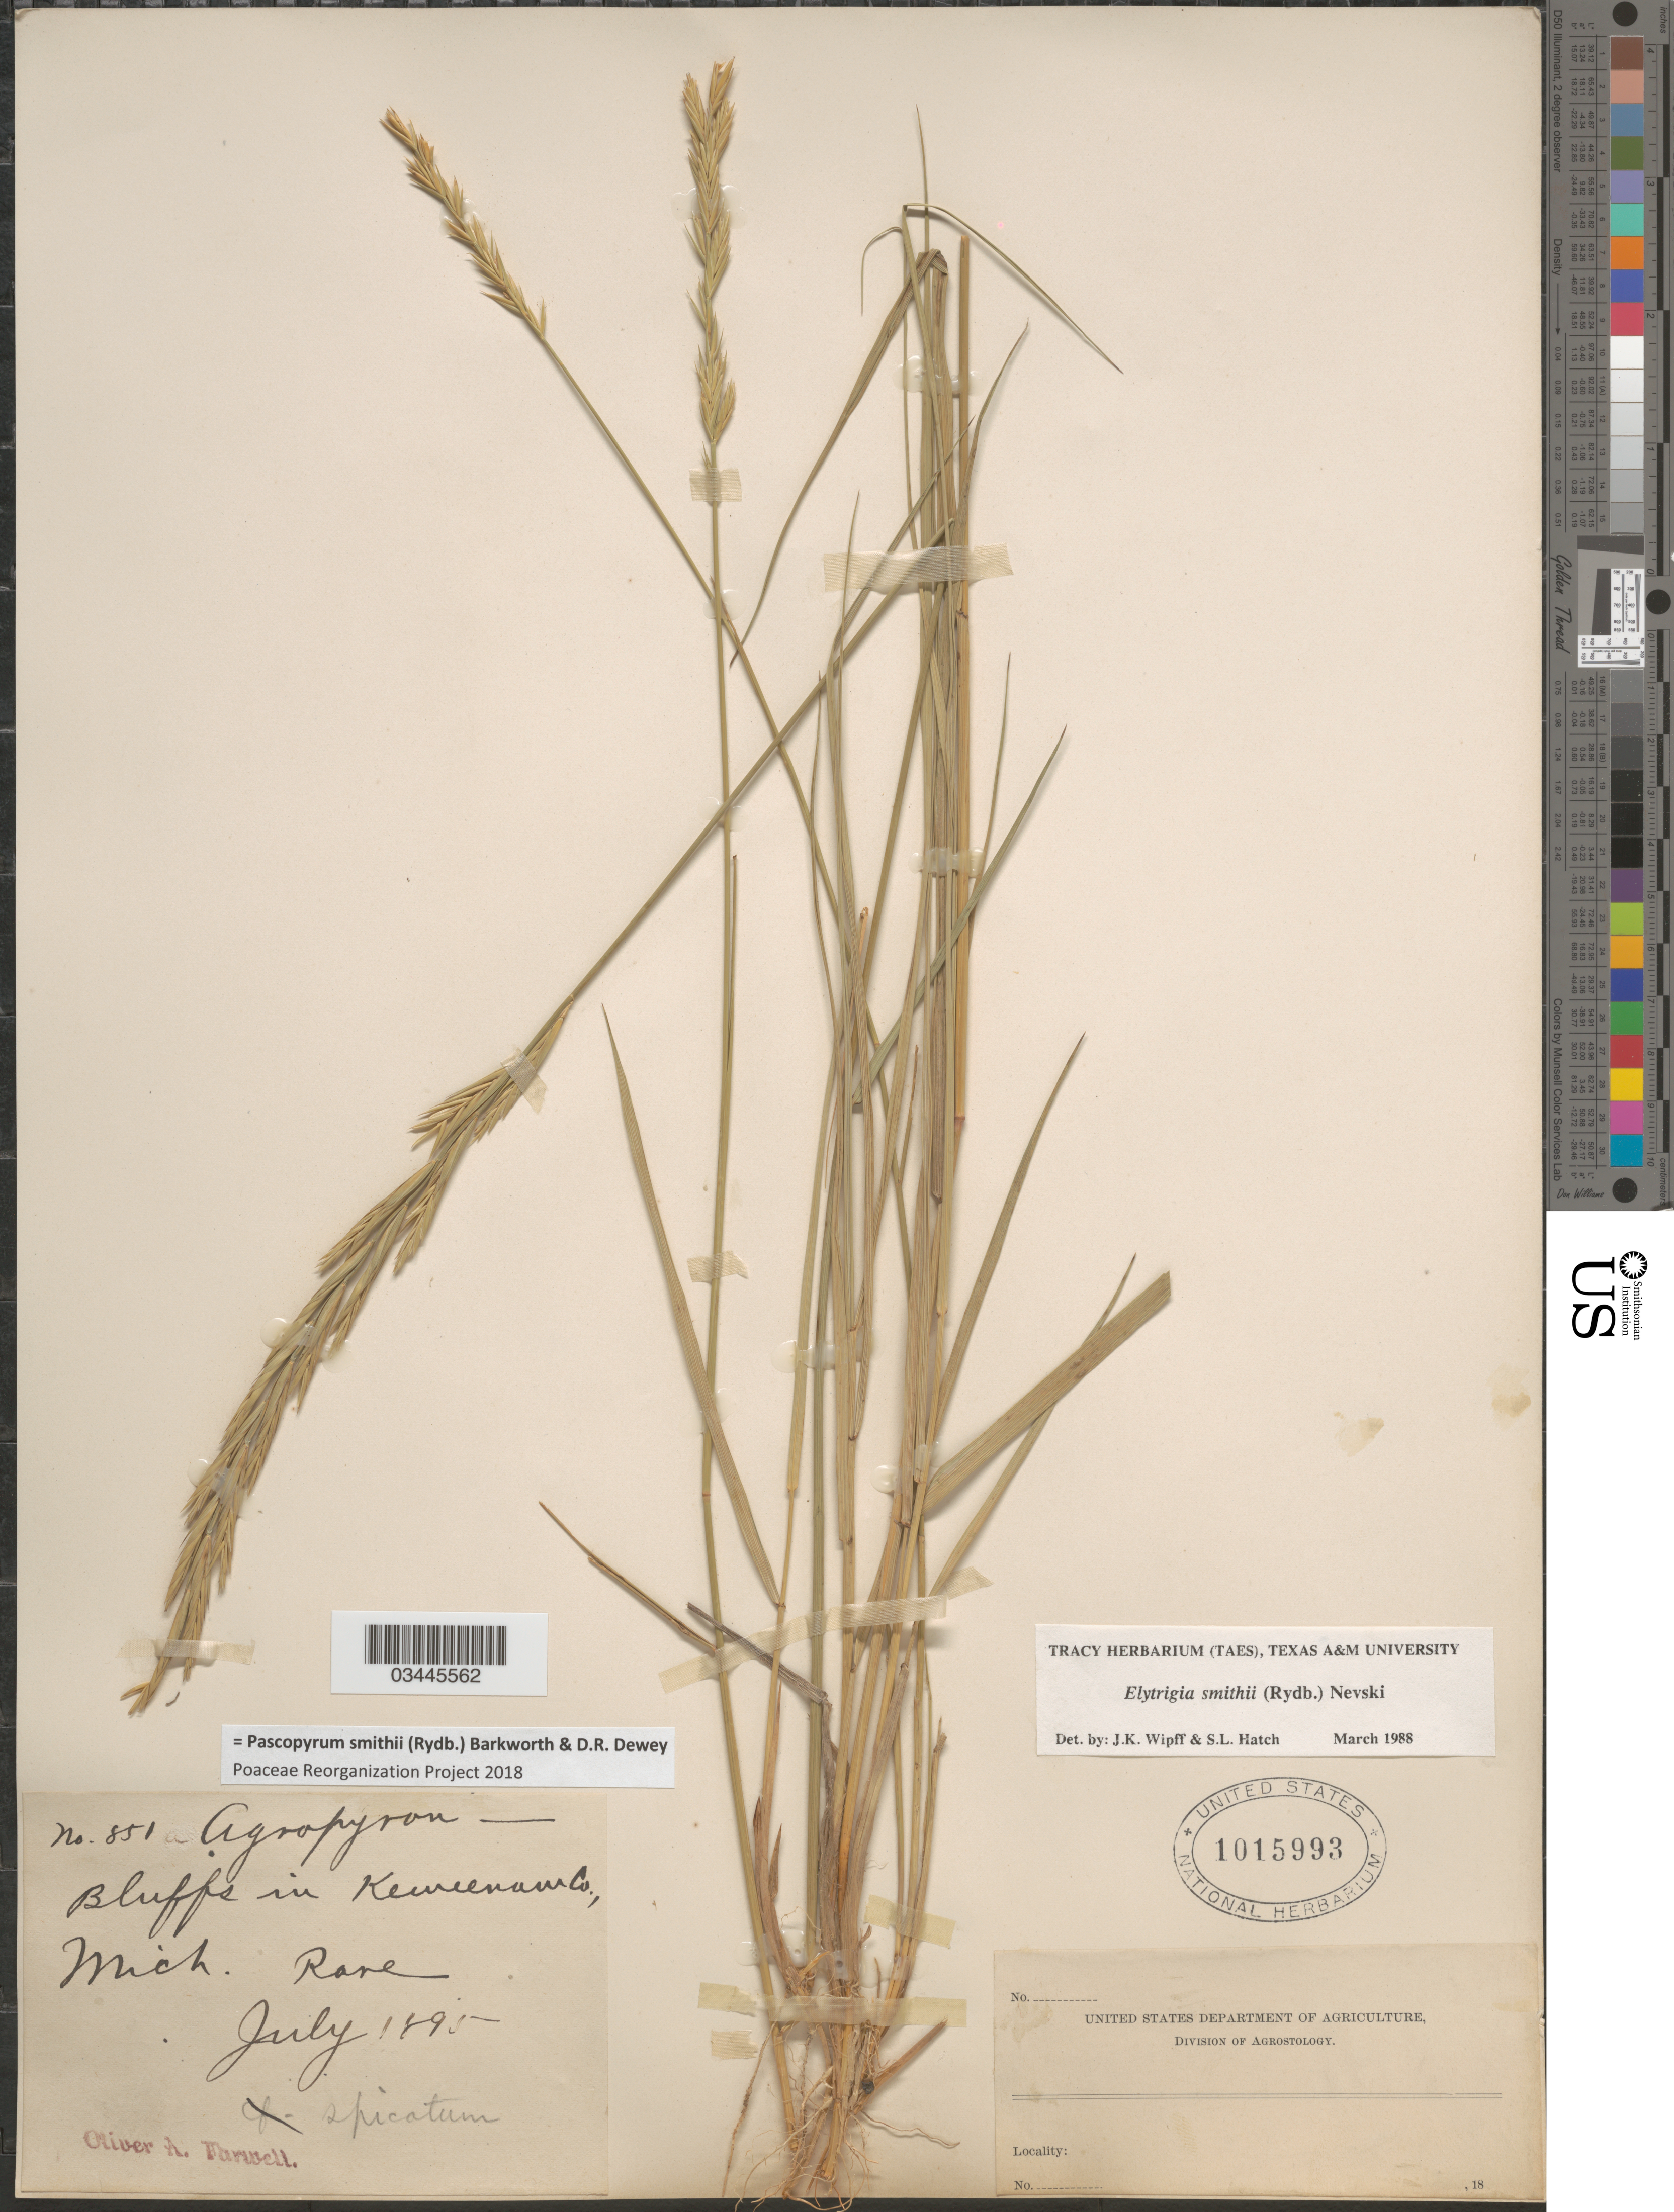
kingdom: Plantae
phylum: Tracheophyta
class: Liliopsida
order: Poales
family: Poaceae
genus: Pascopyrum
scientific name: Pascopyrum smithii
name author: (Rydb.) Barkworth & Dewey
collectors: O. Farwell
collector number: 851a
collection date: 1895-07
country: United States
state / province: Michigan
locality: Bluffs in Keweenaw Co.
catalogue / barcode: US 1015993